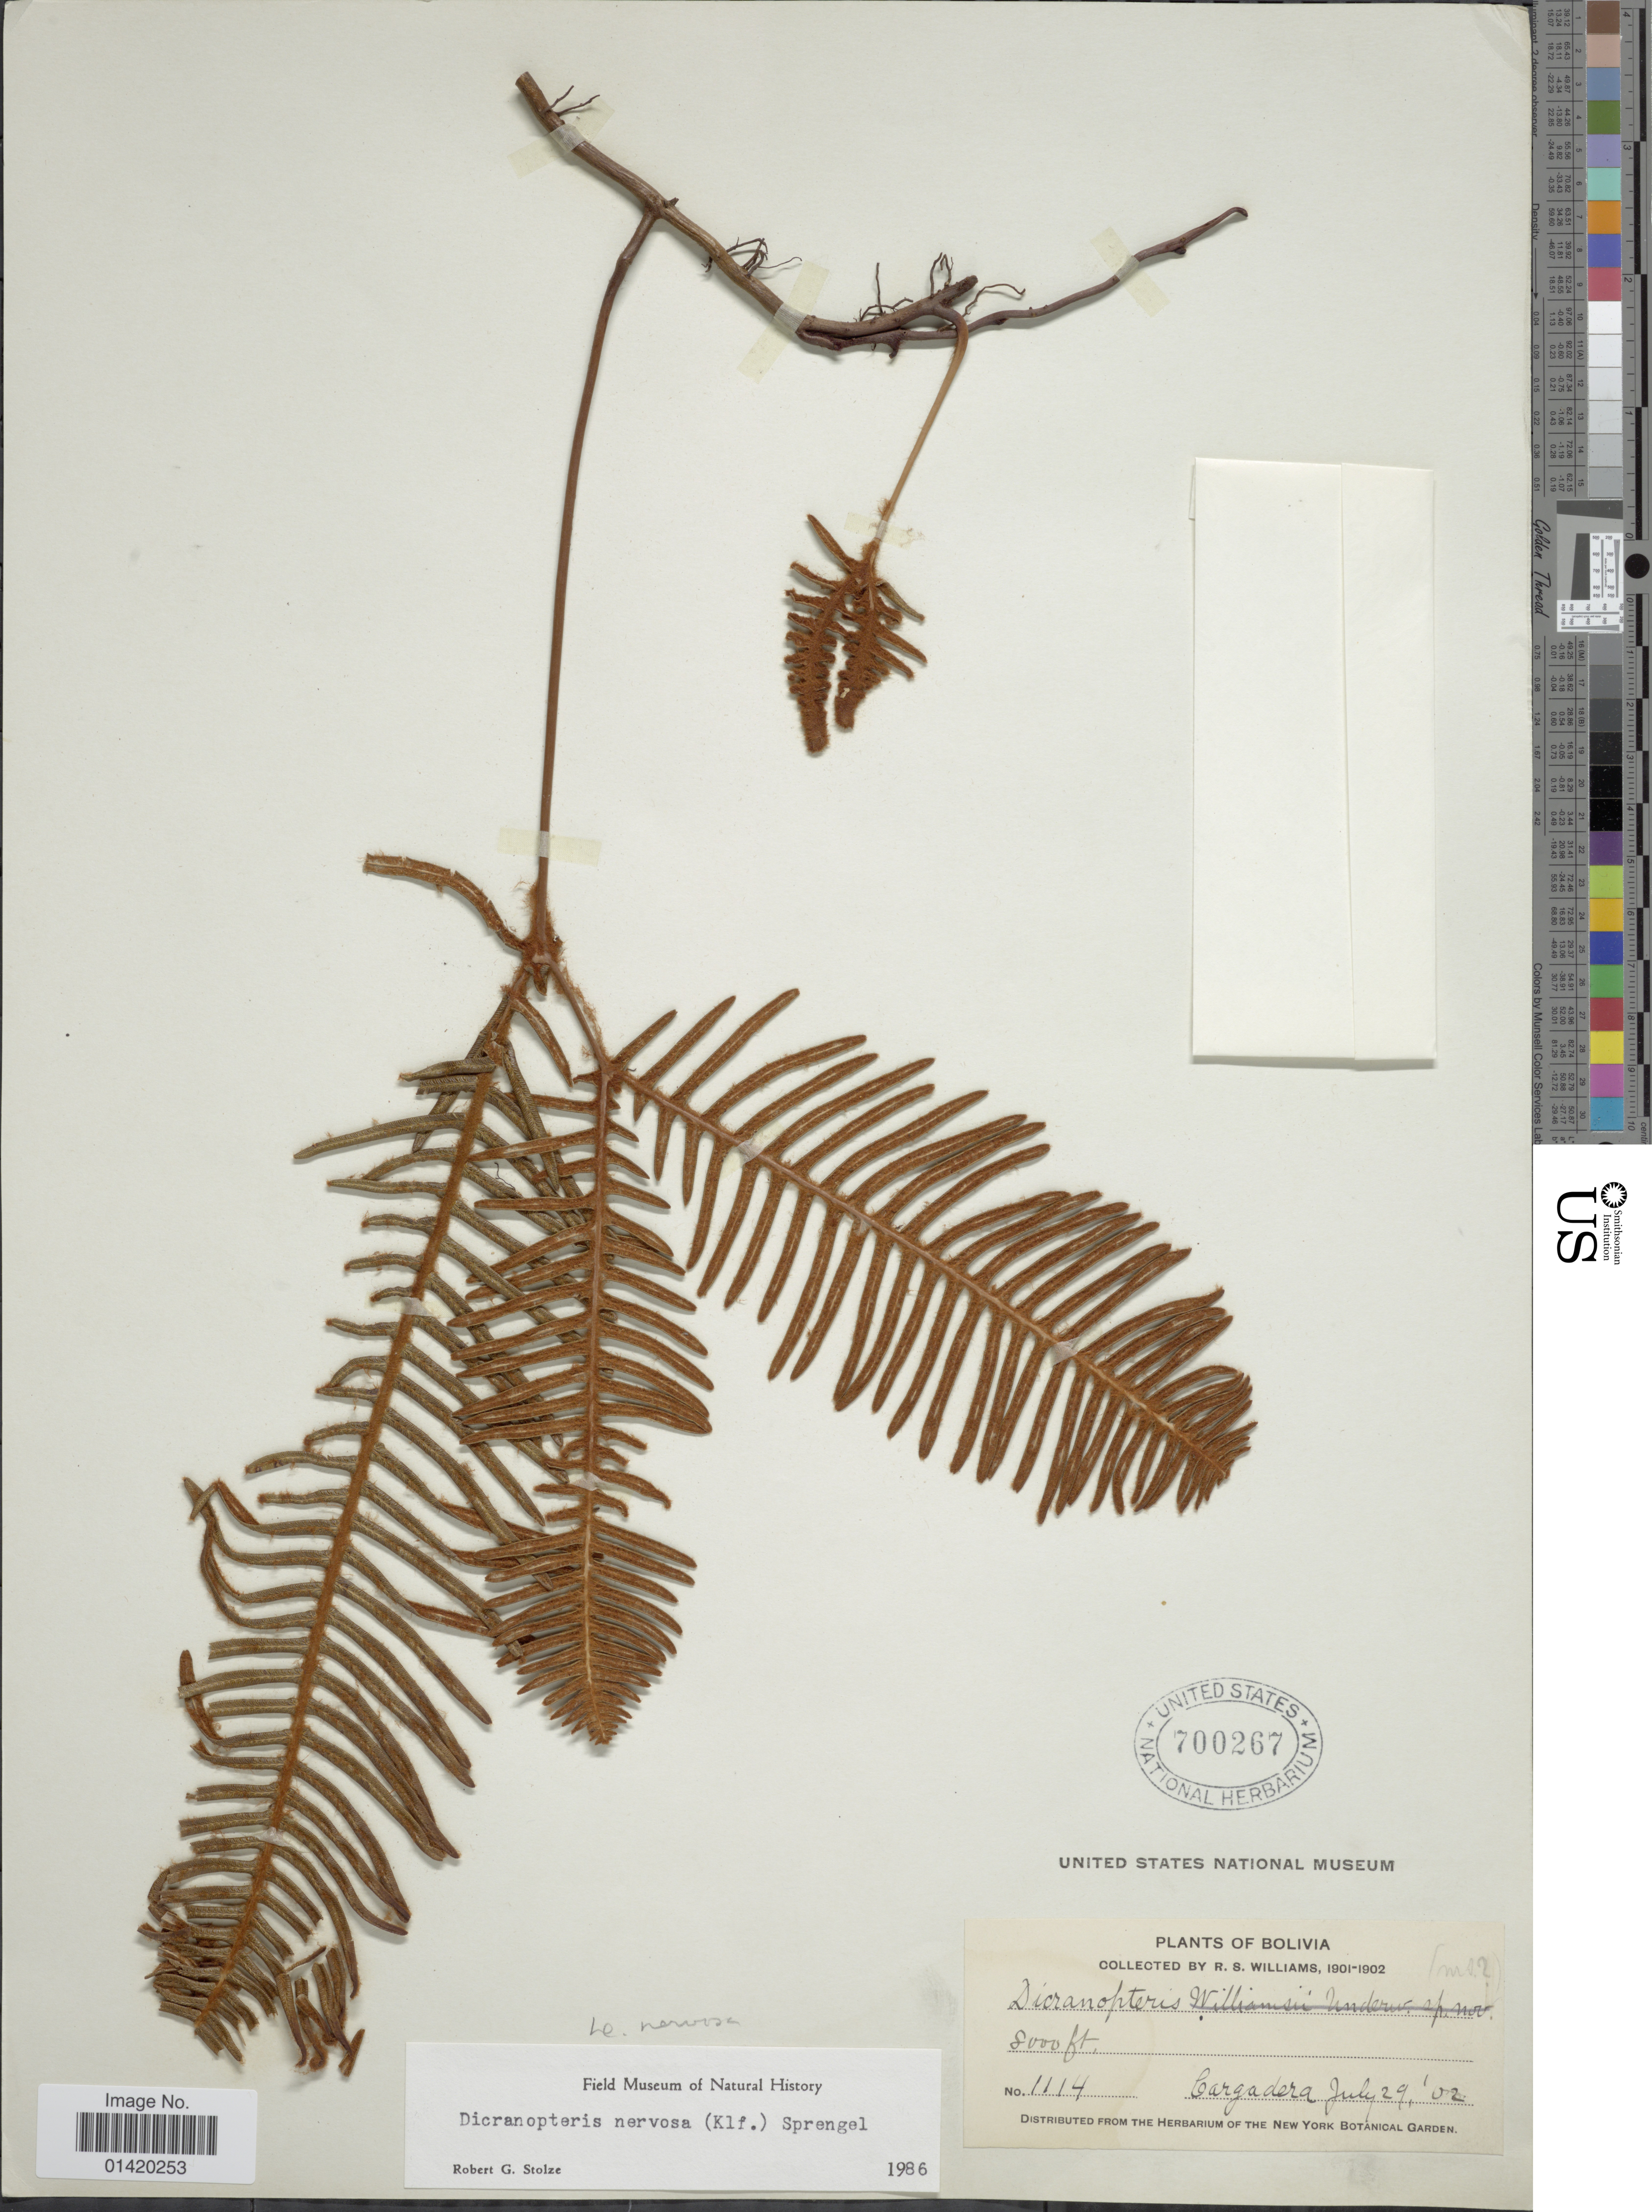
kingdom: Plantae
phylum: Tracheophyta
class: Polypodiopsida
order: Gleicheniales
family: Gleicheniaceae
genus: Dicranopteris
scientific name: Dicranopteris nervosa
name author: (Kaulf.) Maxon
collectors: R. S. Williams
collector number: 1114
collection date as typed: July 29, '02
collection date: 1902-07-29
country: Bolivia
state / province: La Paz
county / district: Franz Tamayo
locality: Cargadira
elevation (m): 2438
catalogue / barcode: US 700267